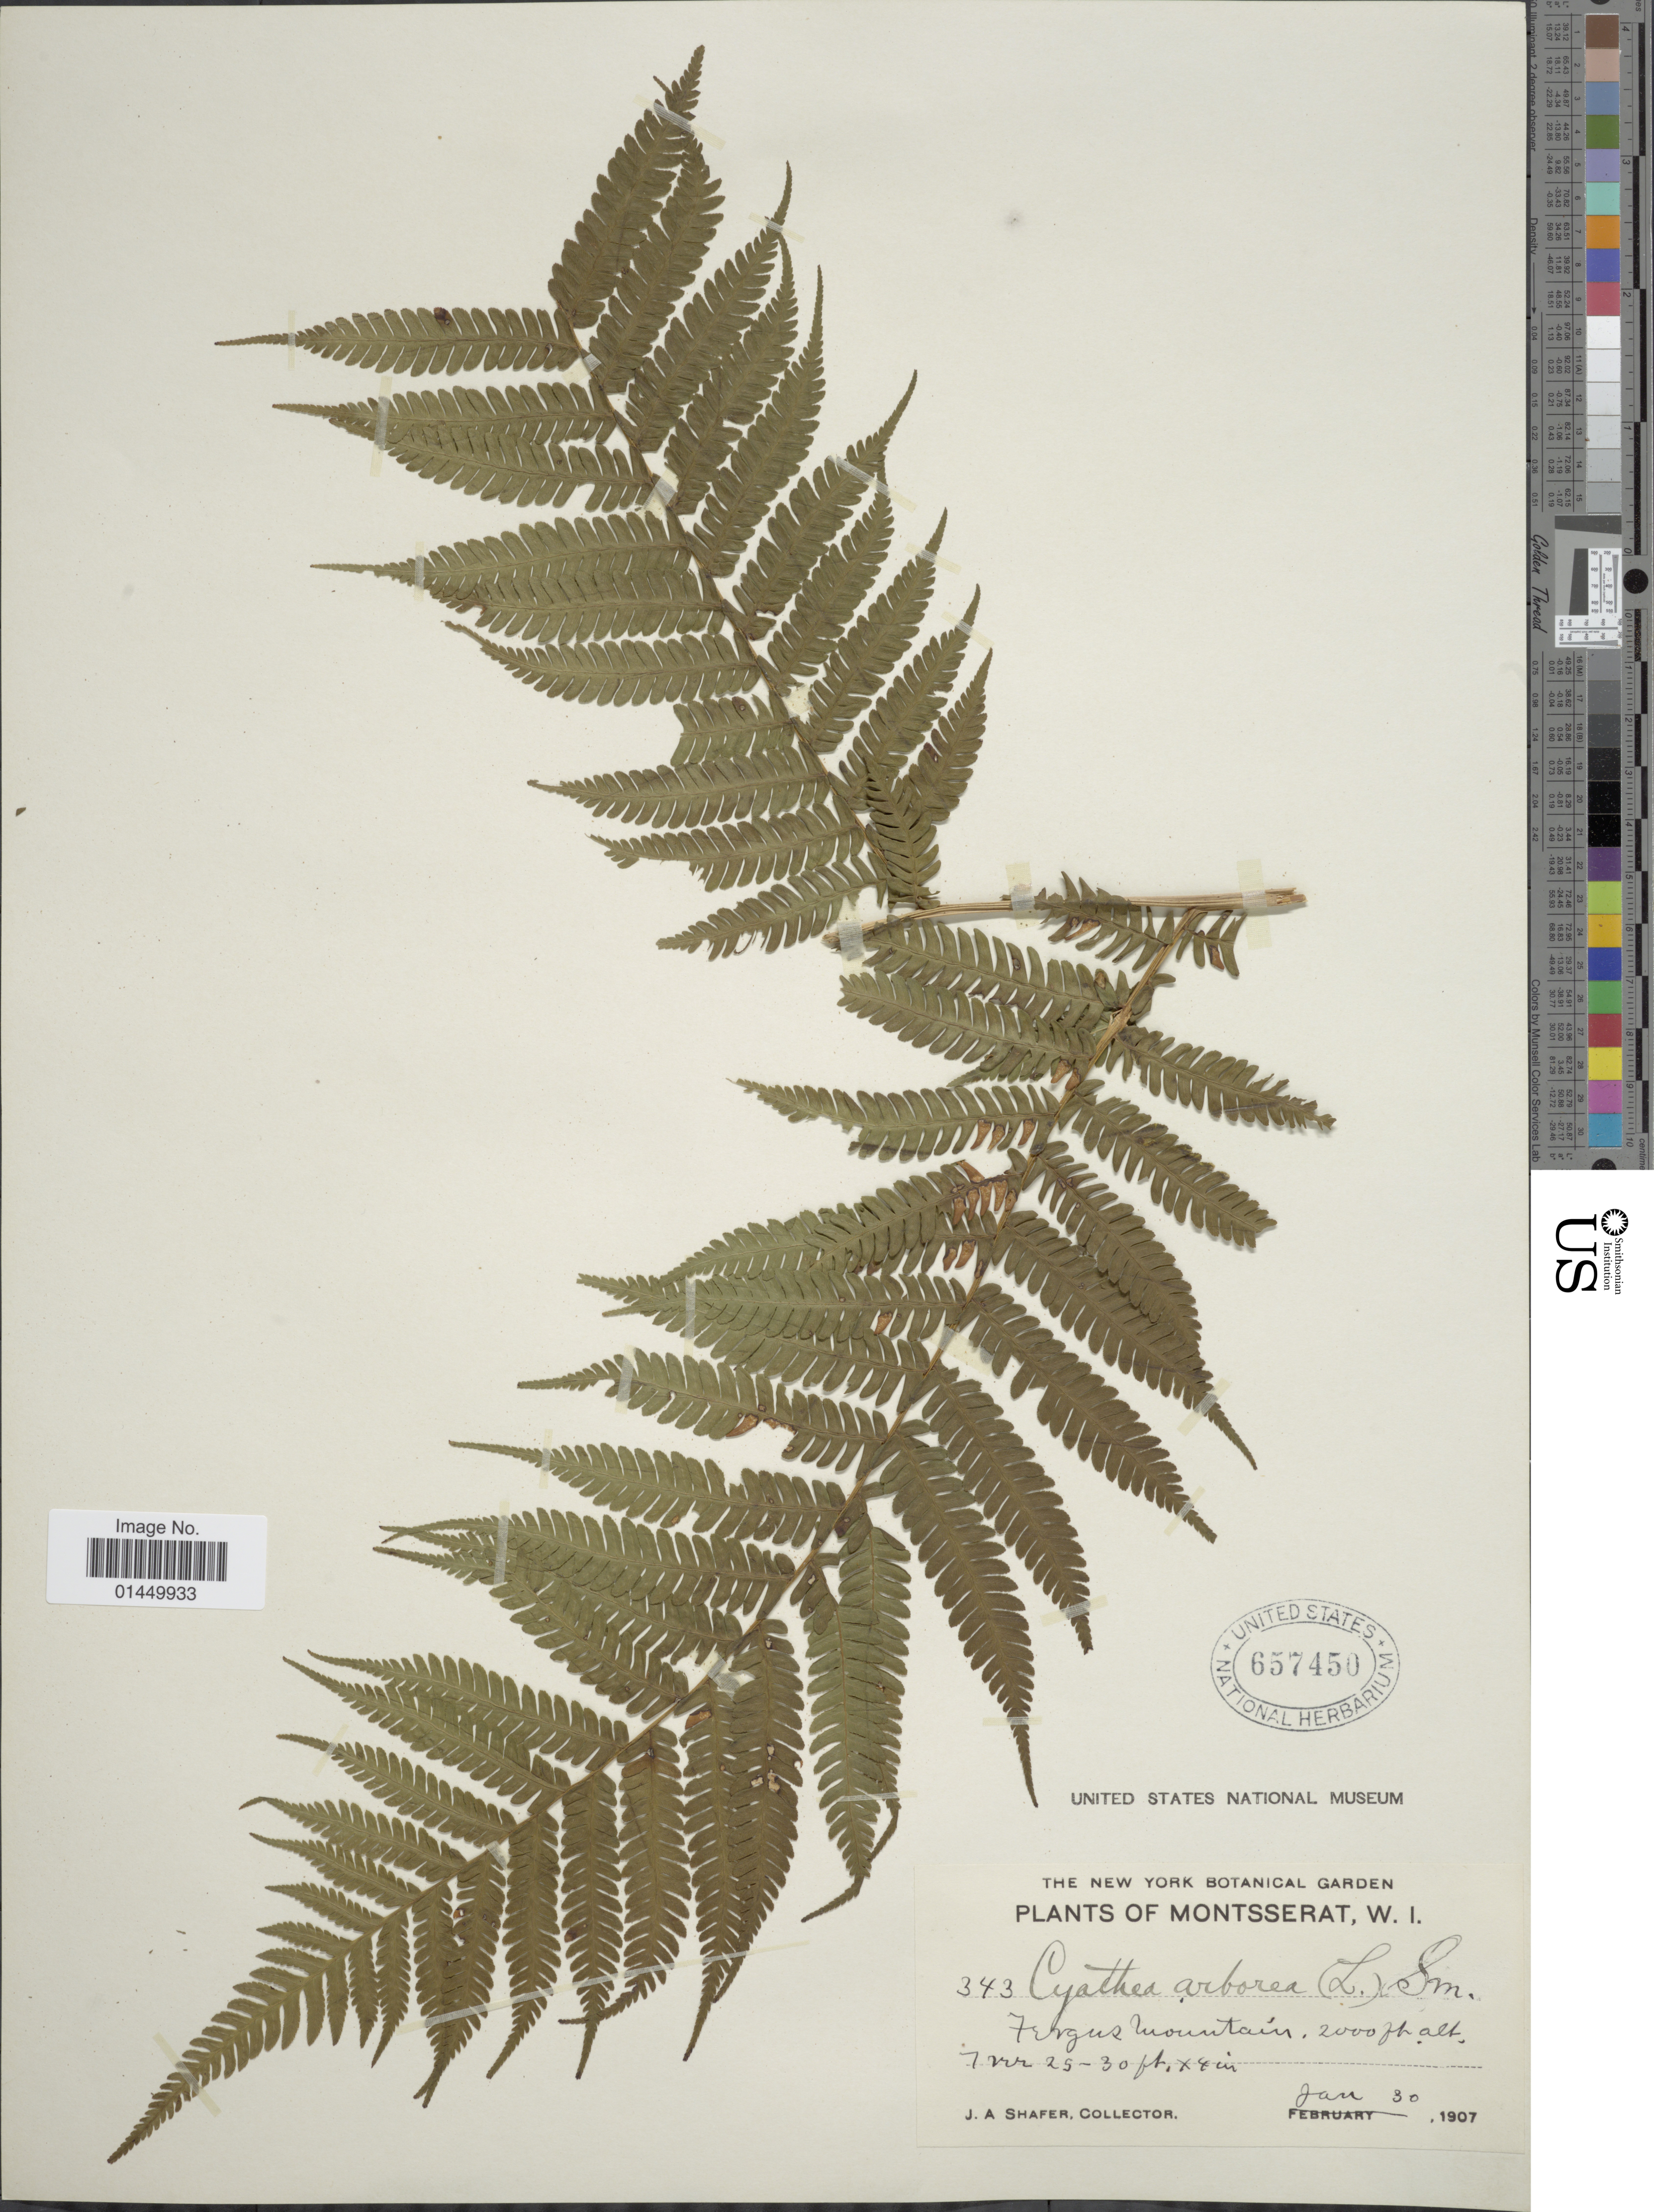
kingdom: Plantae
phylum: Tracheophyta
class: Polypodiopsida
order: Cyatheales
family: Cyatheaceae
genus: Cyathea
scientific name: Cyathea arborea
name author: (L.) Sm.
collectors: J. A. Shafer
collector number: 343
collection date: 1907-01-30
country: Montserrat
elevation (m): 610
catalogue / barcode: US 657450